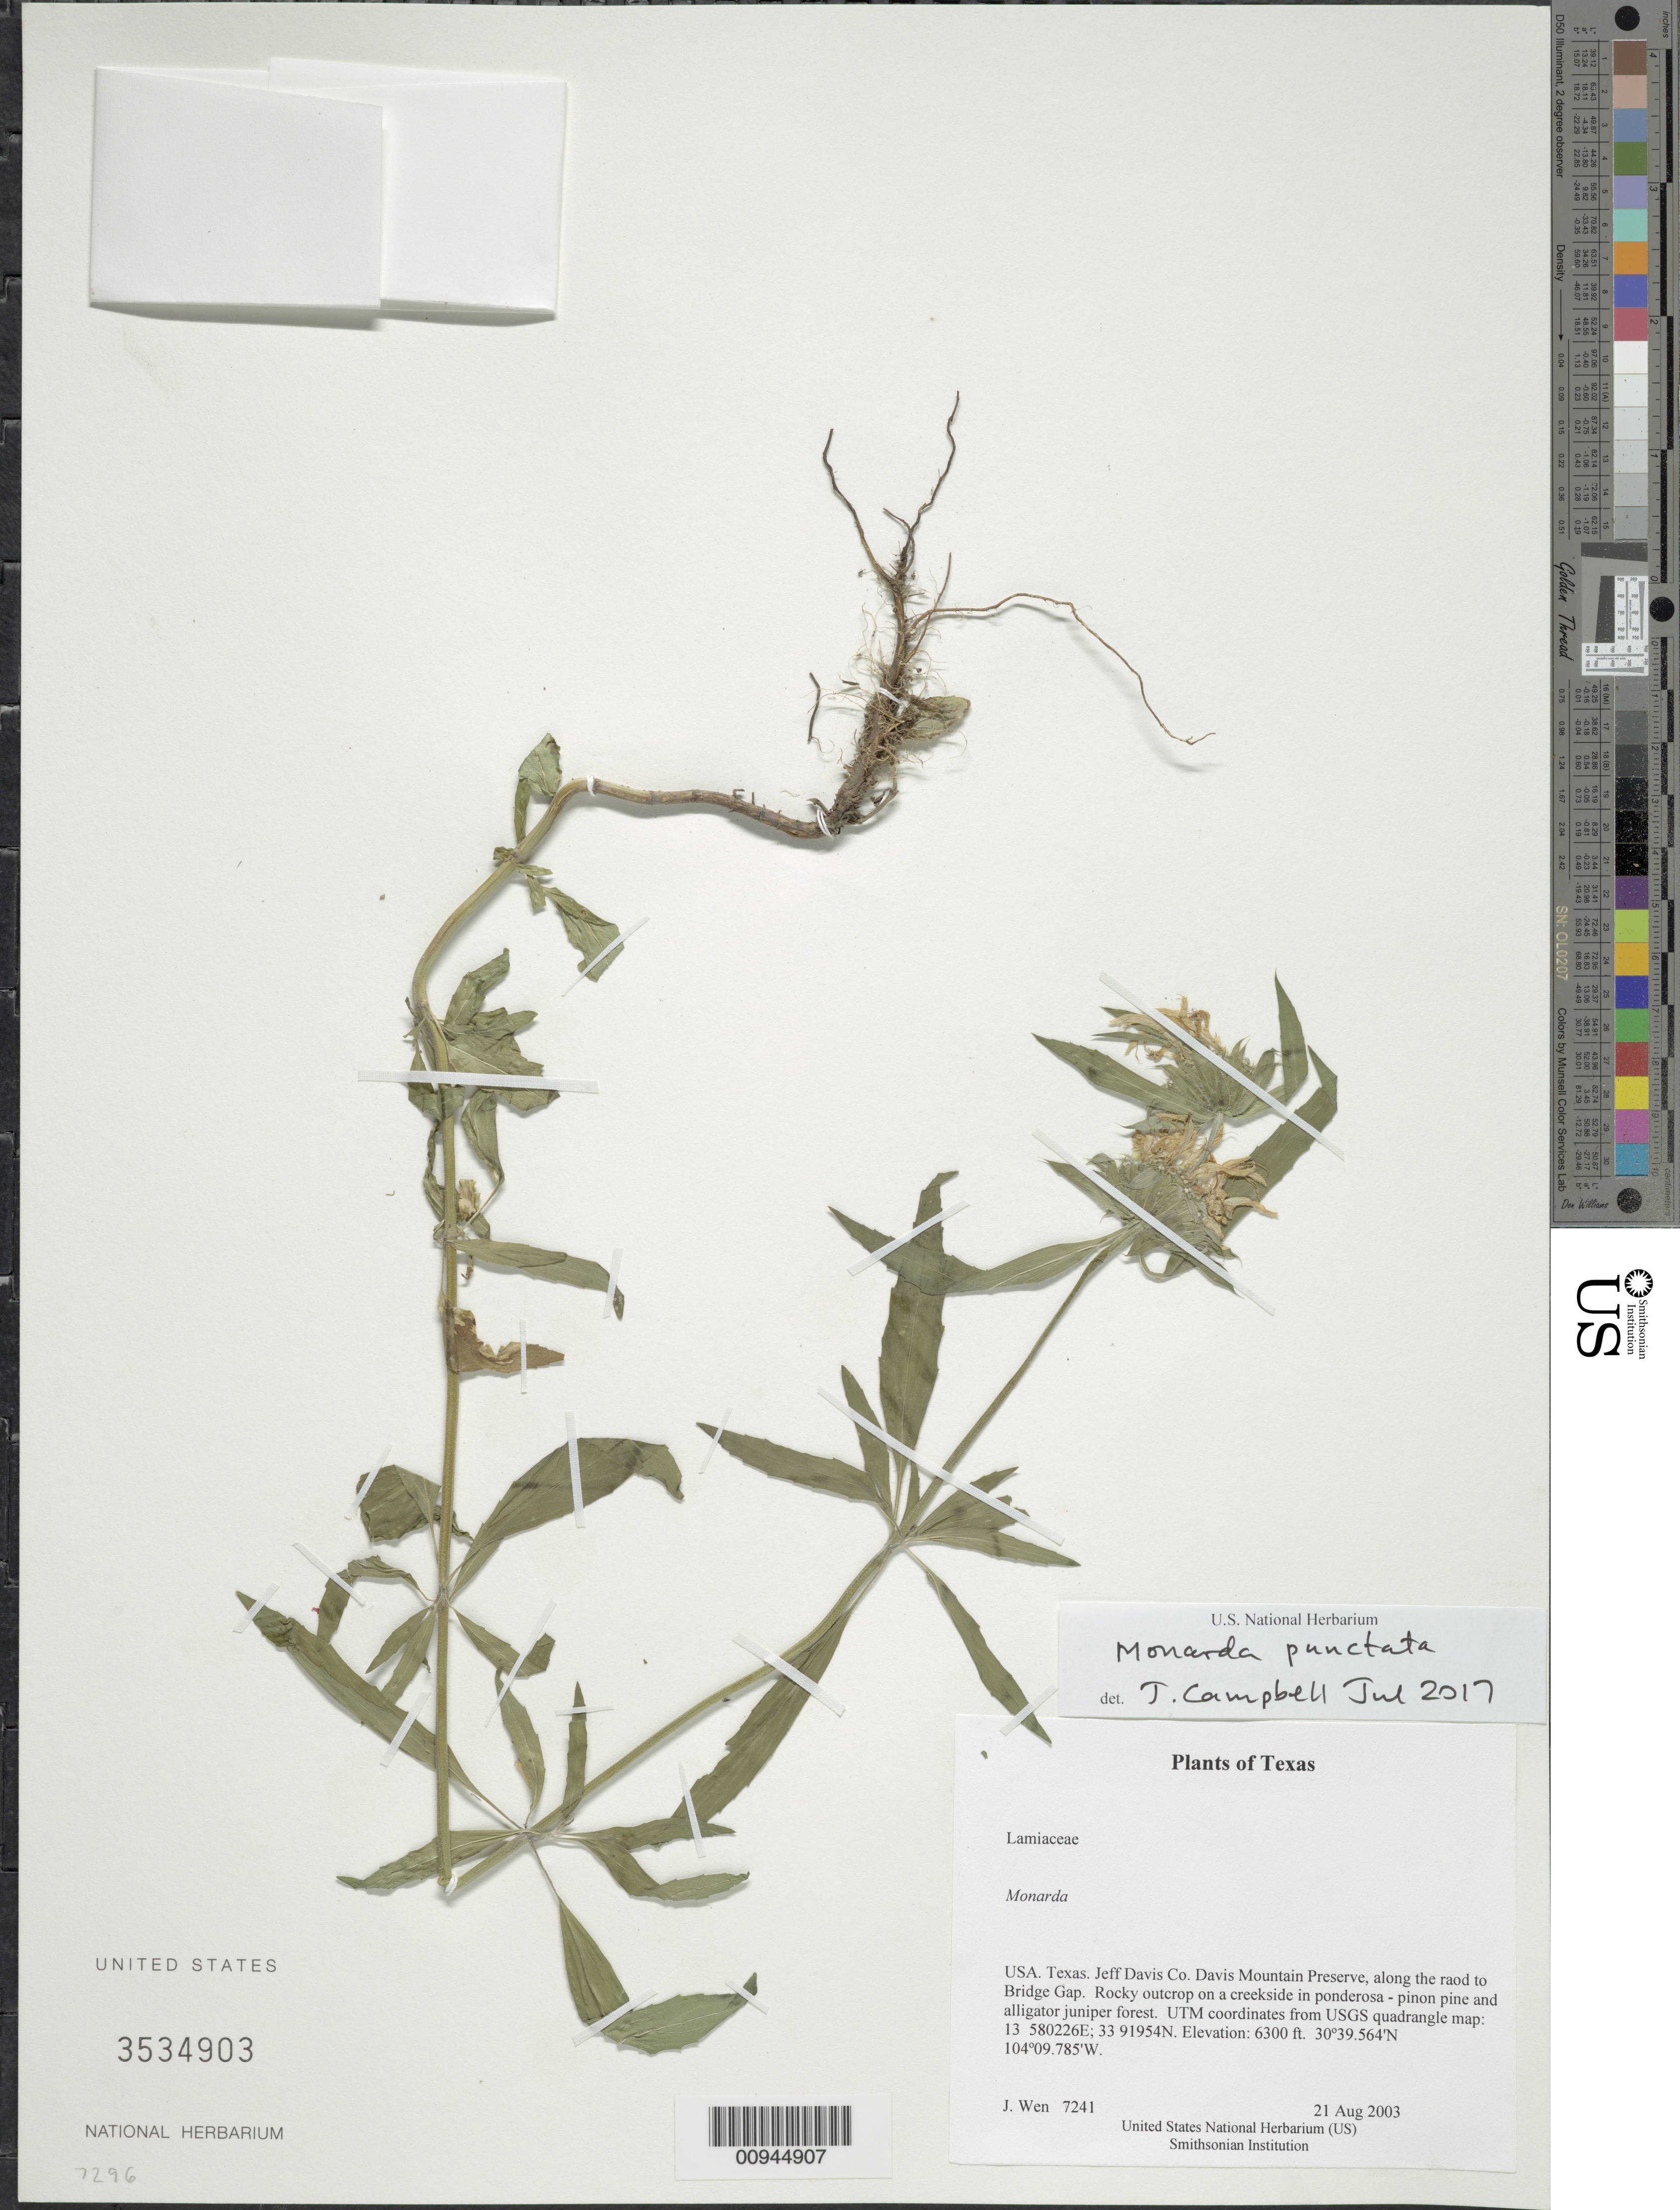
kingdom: Plantae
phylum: Tracheophyta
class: Magnoliopsida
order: Lamiales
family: Lamiaceae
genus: Monarda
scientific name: Monarda punctata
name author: L.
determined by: Campbell, J. J. N., (KY), University of Kentucky (UNITED STATES)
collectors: J. Wen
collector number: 7241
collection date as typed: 21 Aug 2003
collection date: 2003-08-21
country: United States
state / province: Texas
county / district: Jeff Davis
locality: Davis Mountain Preserve, along the road to Bridge Gap. Rocky outcrop on a creekside in ponderosa - pinon pine and alligator juniper forest. UTM coordinates from USGS quadrangle map: 13 580226E; 33 91954N.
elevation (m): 1920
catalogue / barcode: US 3534903